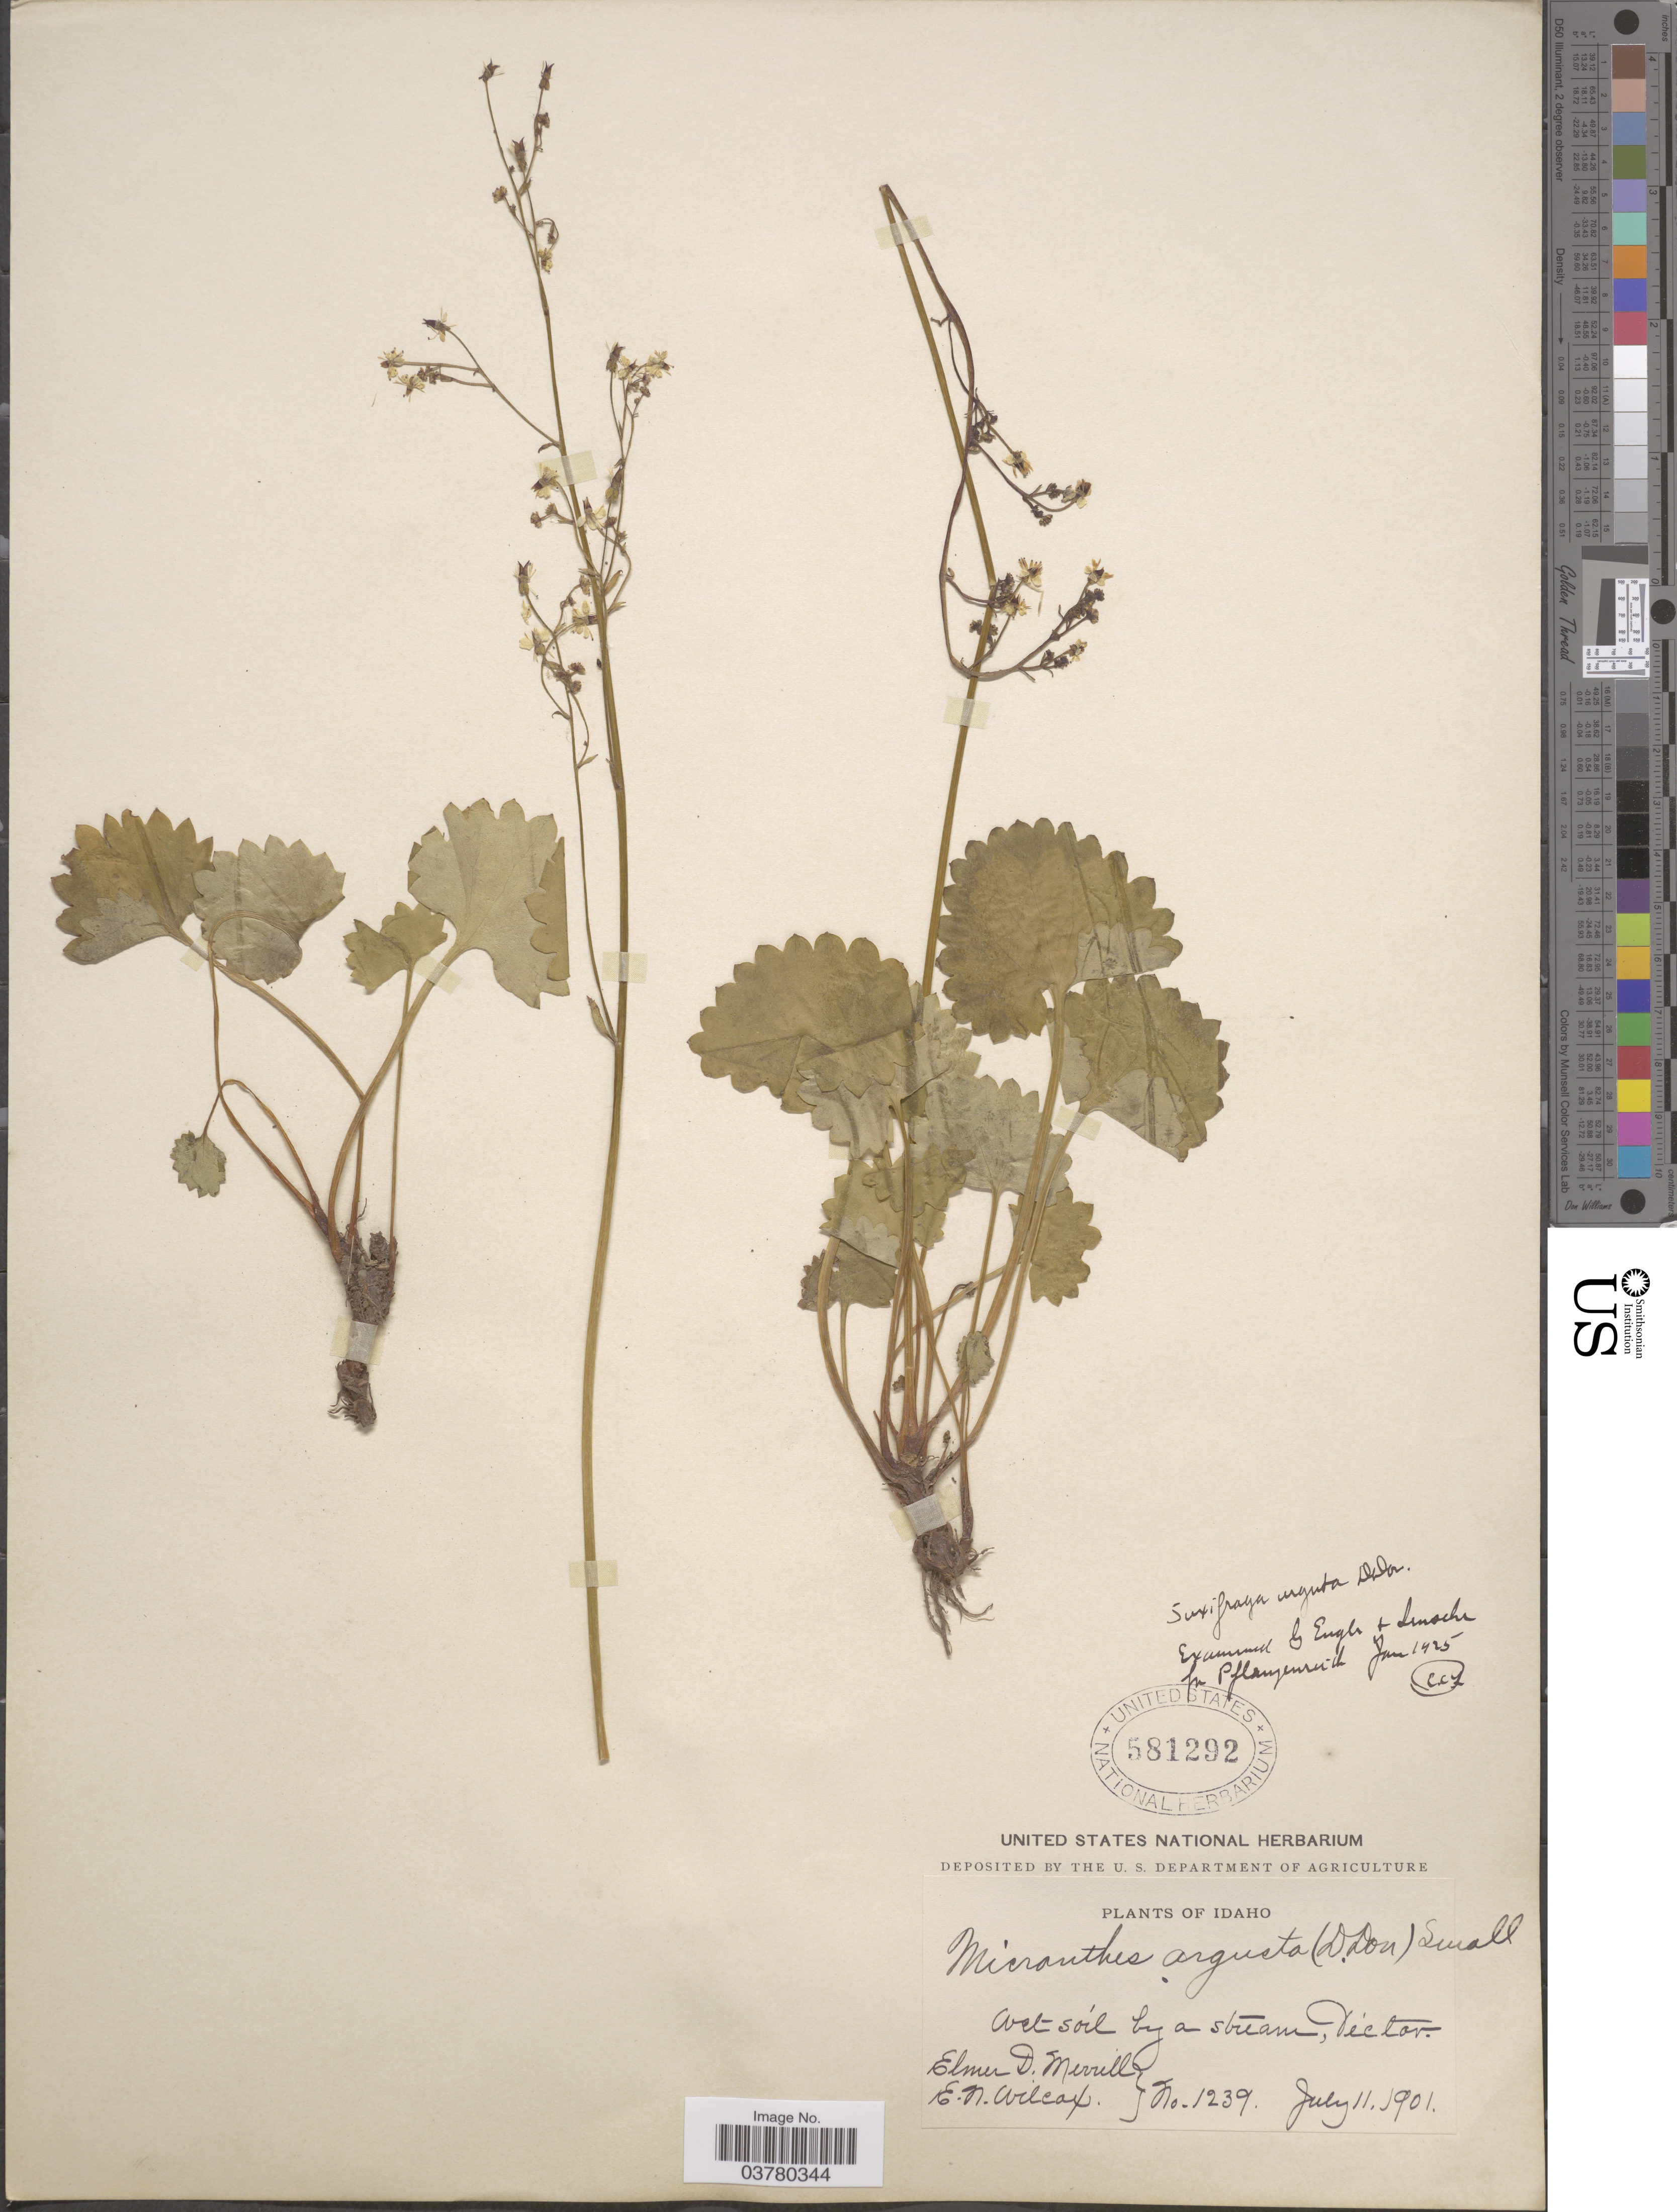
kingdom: Plantae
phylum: Tracheophyta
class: Magnoliopsida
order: Saxifragales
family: Saxifragaceae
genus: Micranthes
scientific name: Micranthes odontoloma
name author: (Piper) A. Heller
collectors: E. D. Merrill & E. Wilcox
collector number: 1239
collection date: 1901-07-11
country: United States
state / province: Idaho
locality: Wet soil by a stream, Victor.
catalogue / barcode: US 581292